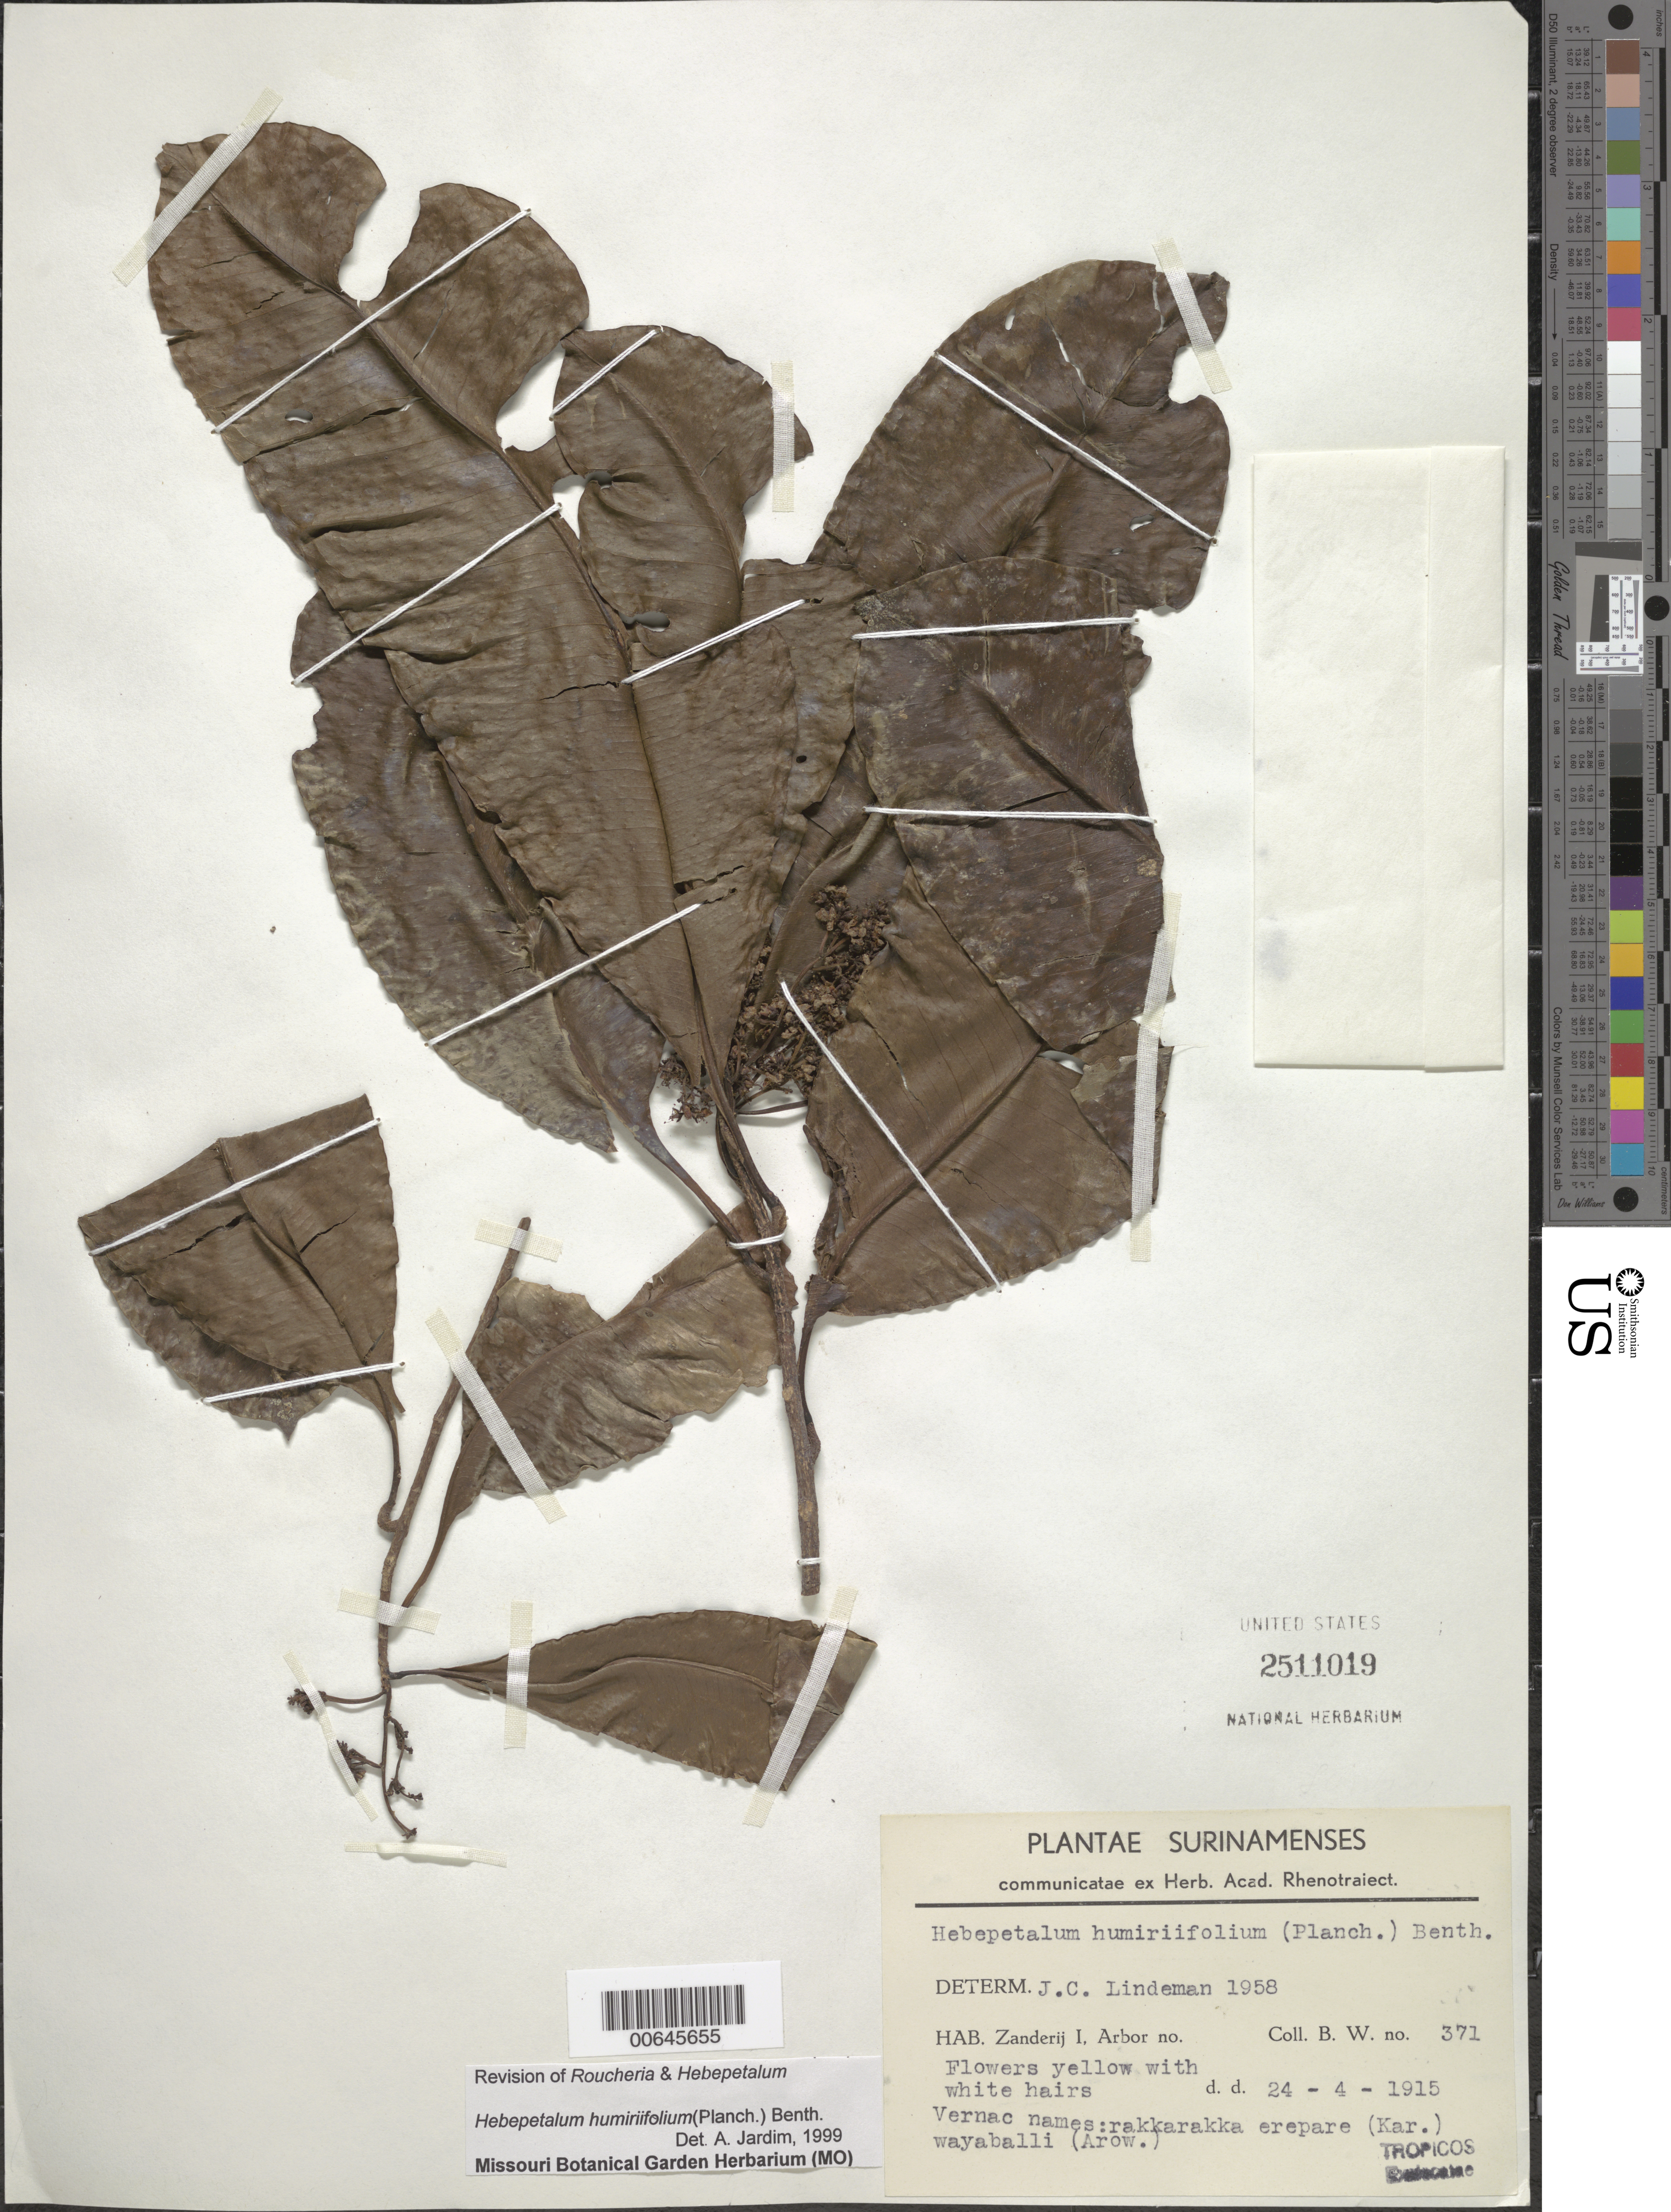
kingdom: Plantae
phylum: Tracheophyta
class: Magnoliopsida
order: Malpighiales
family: Linaceae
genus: Hebepetalum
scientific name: Hebepetalum humiriifolium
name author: (Planch.) Benth.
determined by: Jardim, A.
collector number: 371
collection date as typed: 24-Apr-15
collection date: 1915-04-24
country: Suriname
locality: Zanderij I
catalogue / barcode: US 2511019